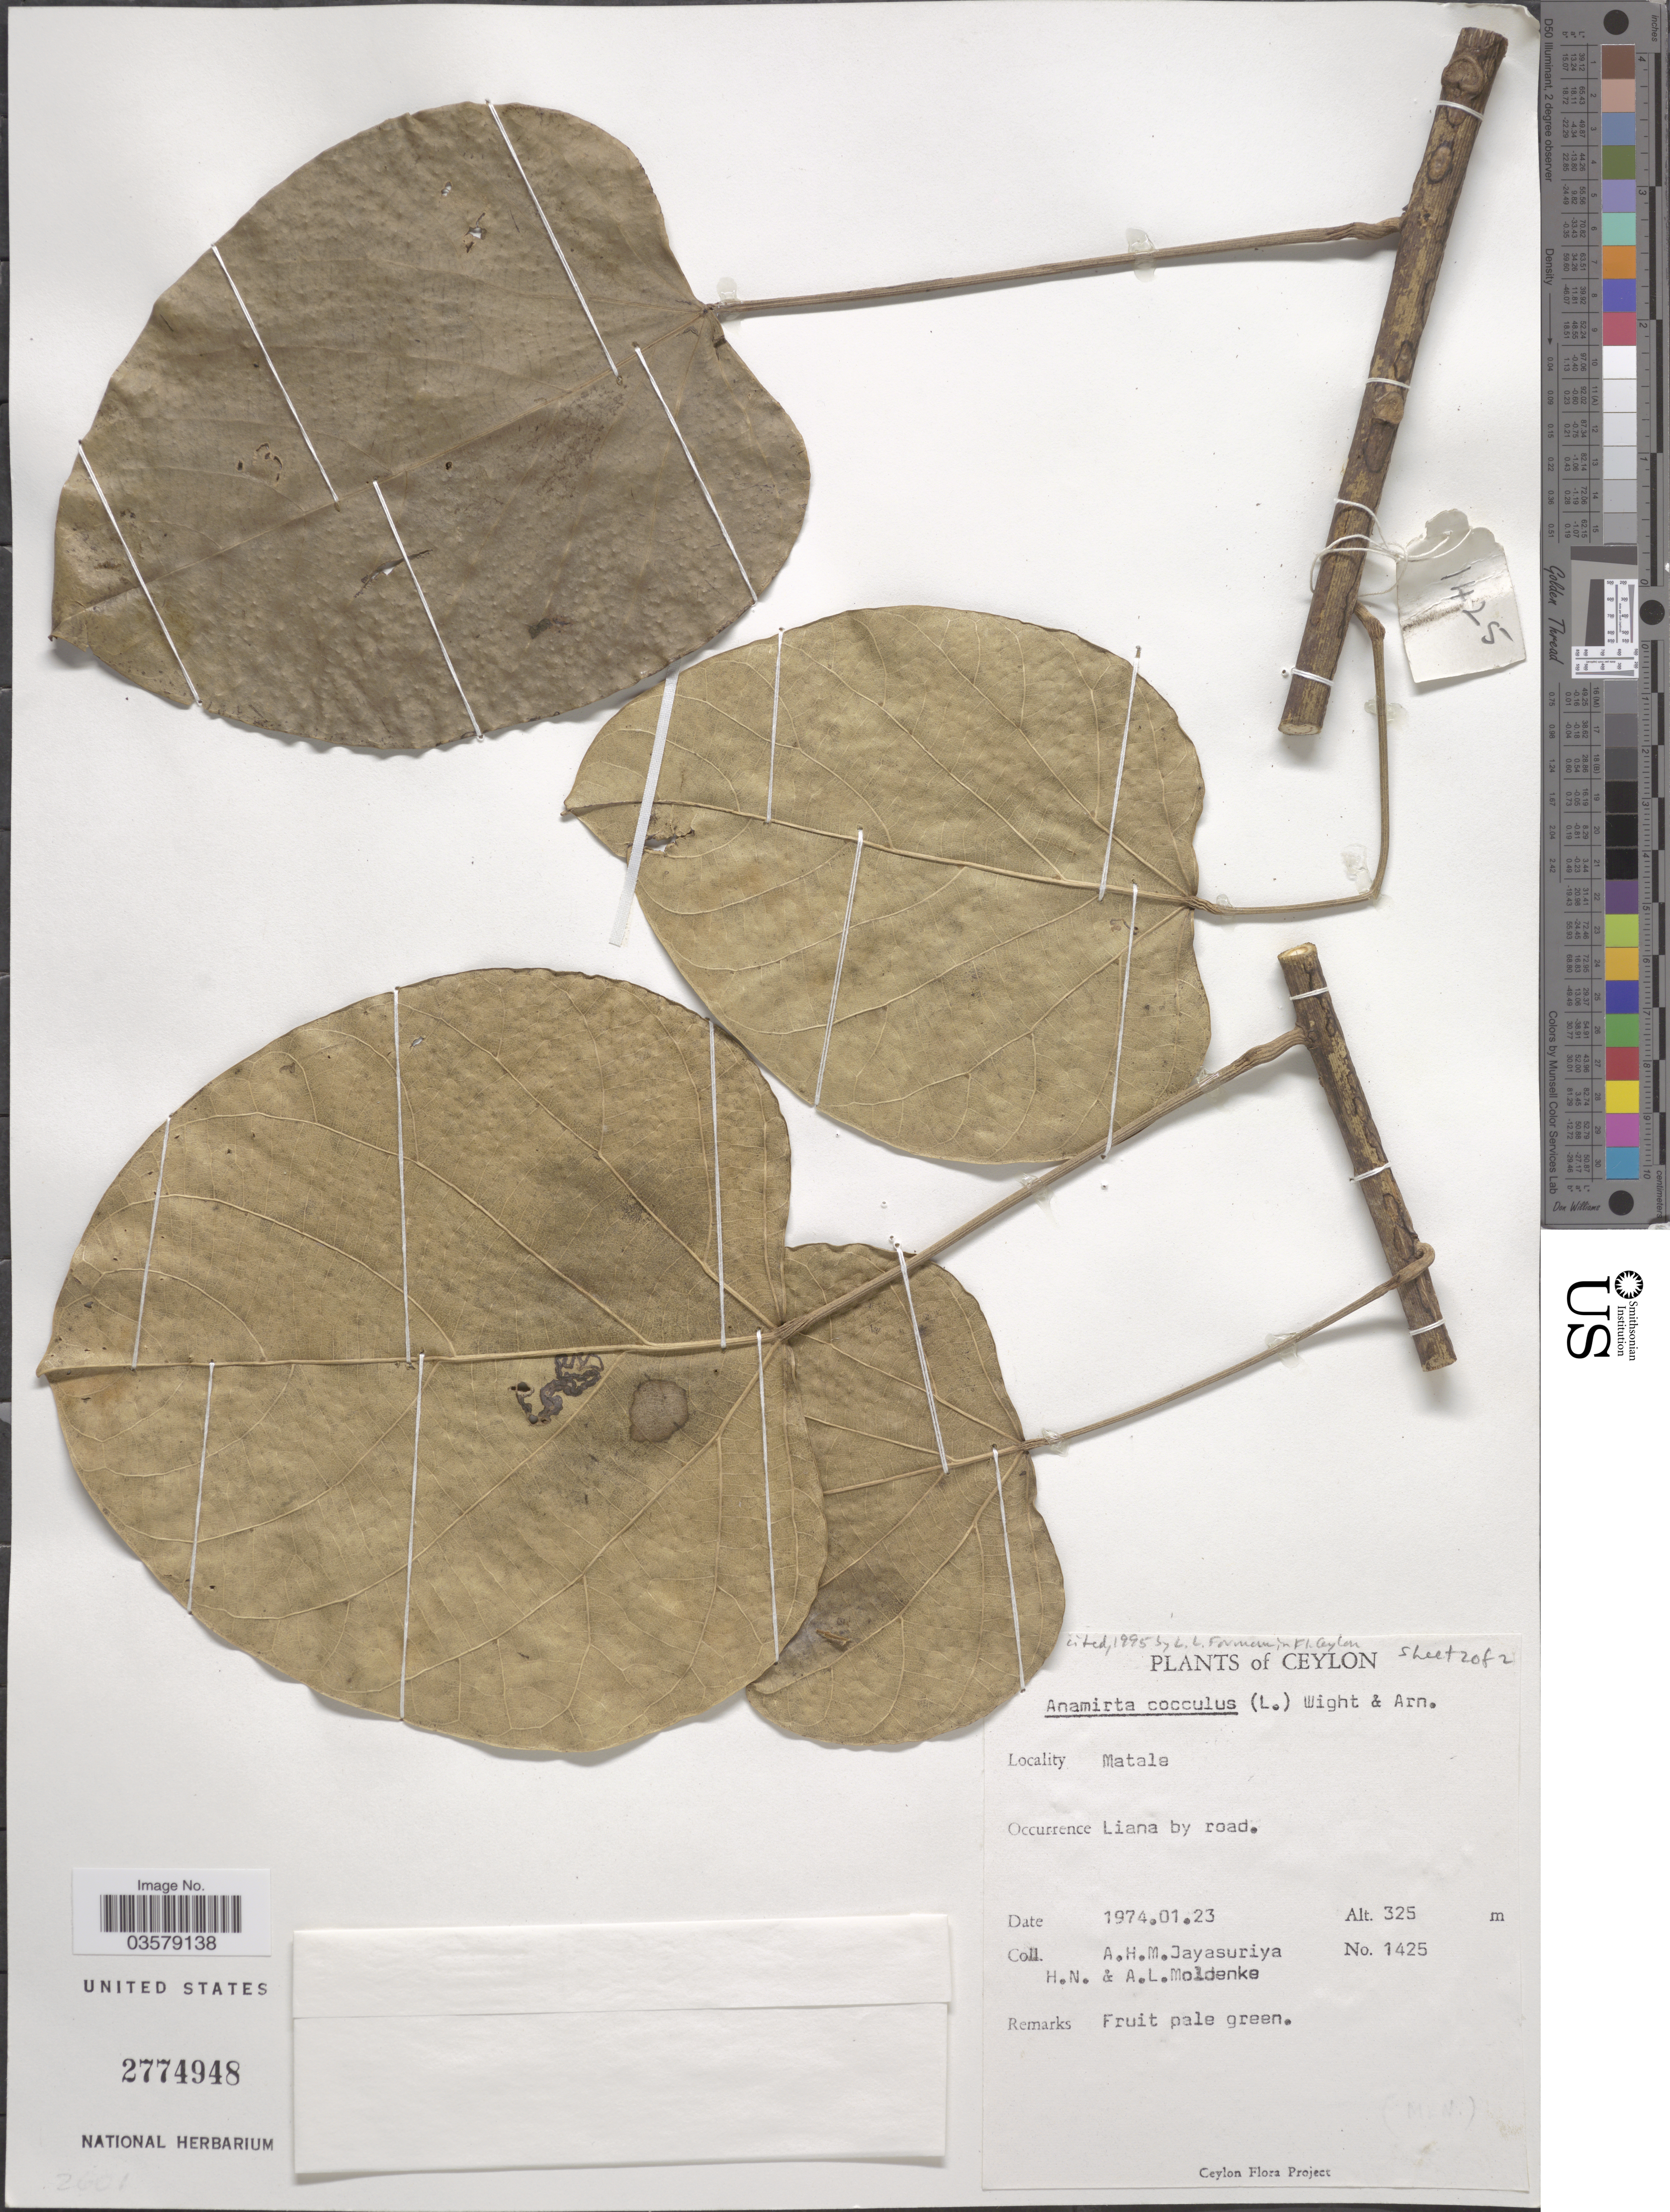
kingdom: Plantae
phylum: Tracheophyta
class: Magnoliopsida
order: Ranunculales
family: Menispermaceae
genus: Anamirta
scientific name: Anamirta cocculus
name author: (L.) Wight & Arn.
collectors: A. H. Jayasuriya, H. N. Moldenke & A. L. Moldenke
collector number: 1425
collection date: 1974-01-23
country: Sri Lanka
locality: Ceylon. Matale.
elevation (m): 325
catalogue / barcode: US 2774948